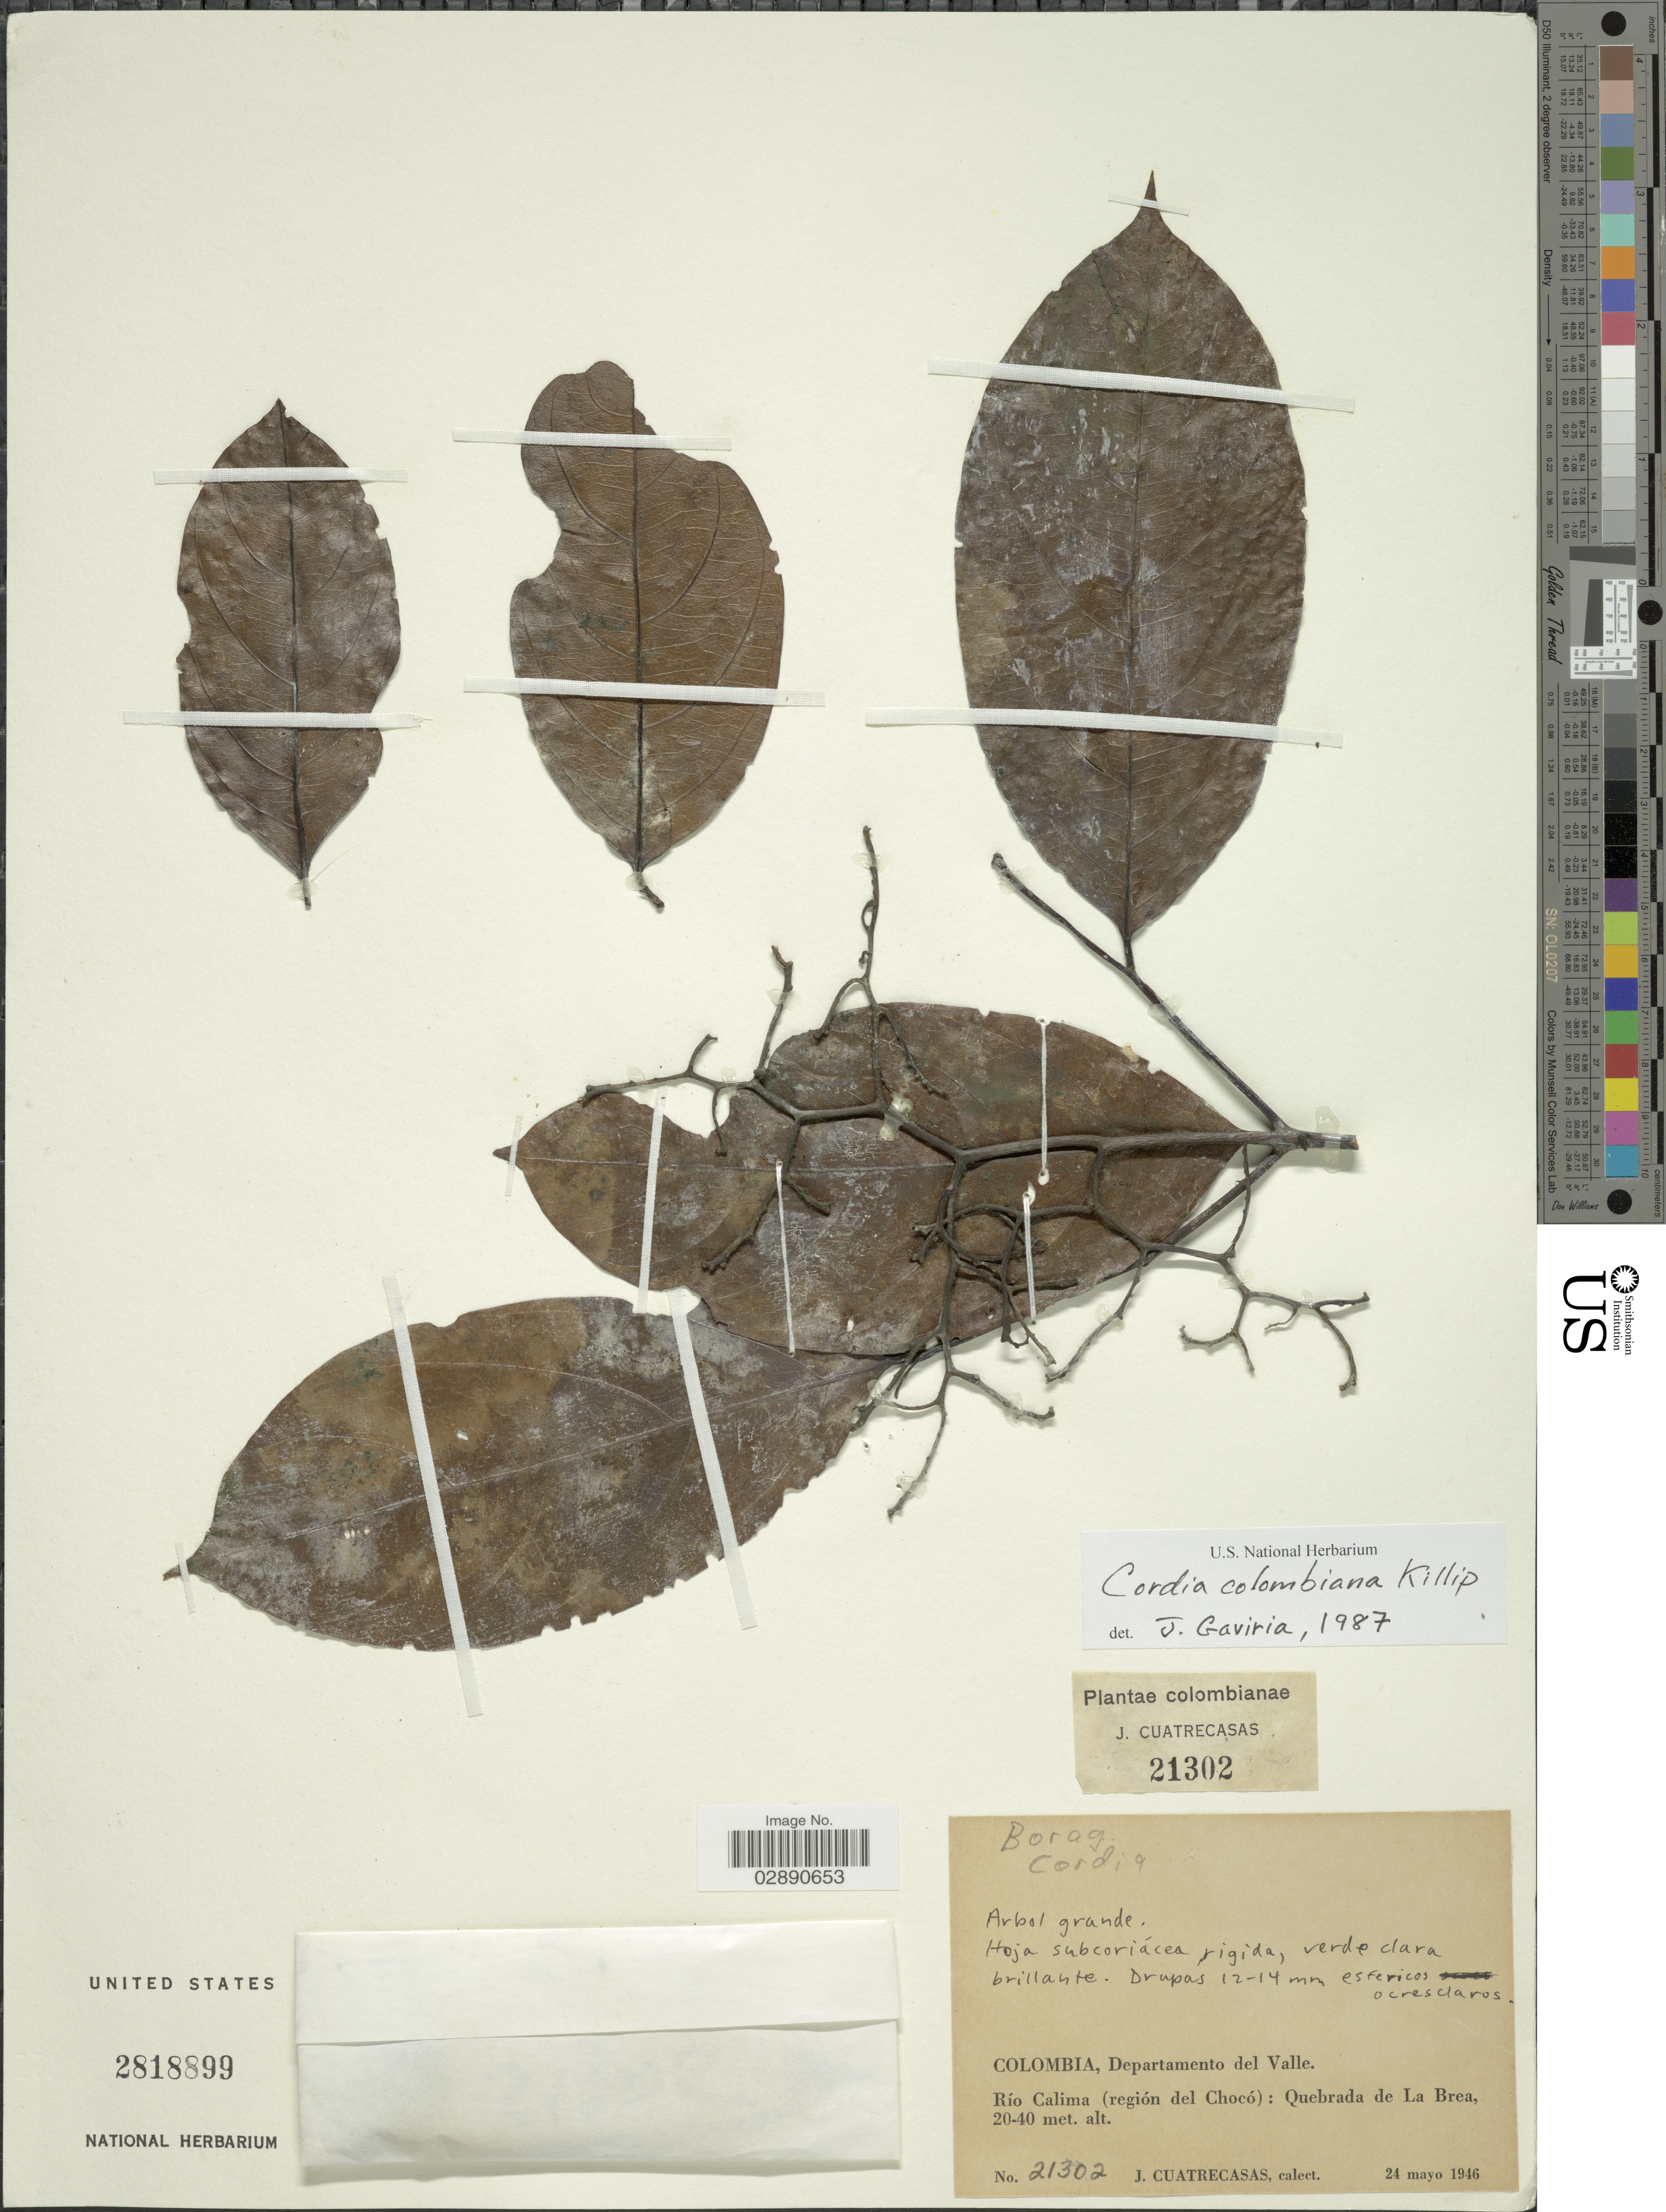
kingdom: Plantae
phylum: Tracheophyta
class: Magnoliopsida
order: Boraginales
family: Cordiaceae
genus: Cordia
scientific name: Cordia colombiana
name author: Killip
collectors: J. Cuatrecasas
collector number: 21302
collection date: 1946-05-24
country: Colombia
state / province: Valle del Cauca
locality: Departamento del Valle. Río Calima (región del Chocó): Quebrada de La Brea.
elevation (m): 20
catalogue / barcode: US 2818899